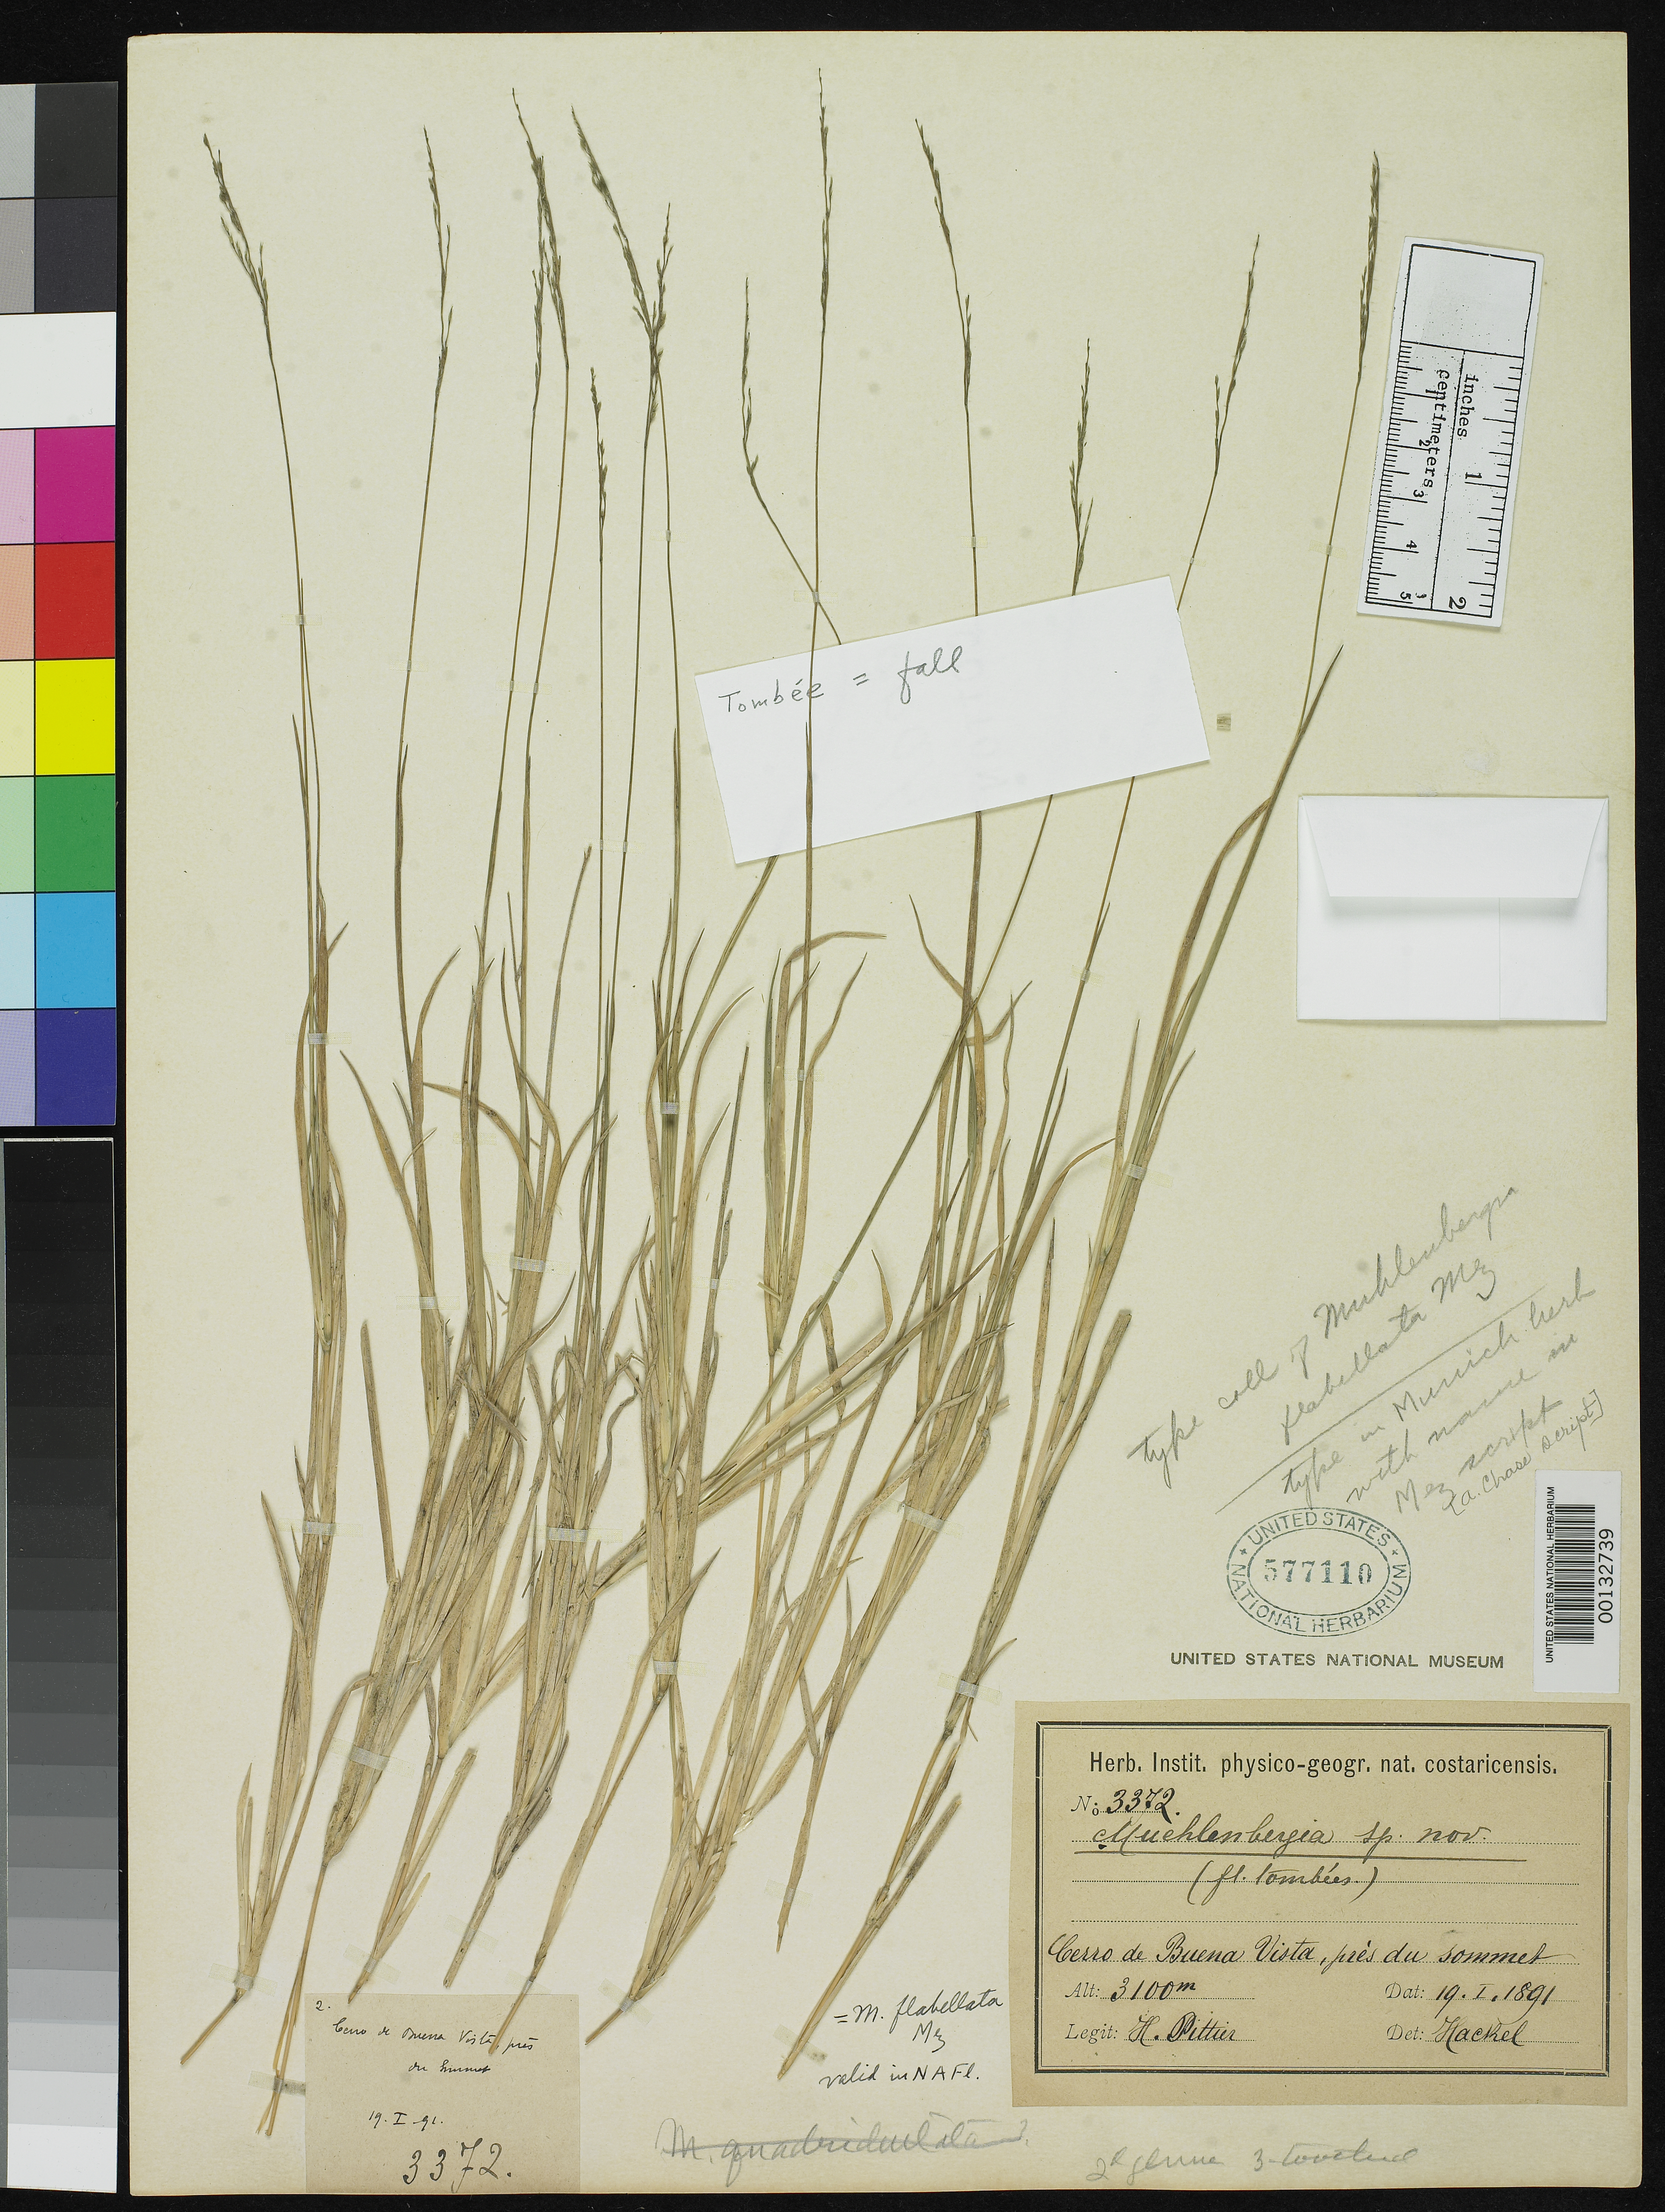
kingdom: Plantae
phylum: Tracheophyta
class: Liliopsida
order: Poales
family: Poaceae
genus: Muhlenbergia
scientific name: Muhlenbergia flabellata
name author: Mez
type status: Isotype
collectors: H. F. Pittier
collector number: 3372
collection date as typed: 19 Jan 1891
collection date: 1891-01-19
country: Costa Rica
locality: Cerro de Buena Vista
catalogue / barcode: US 577110